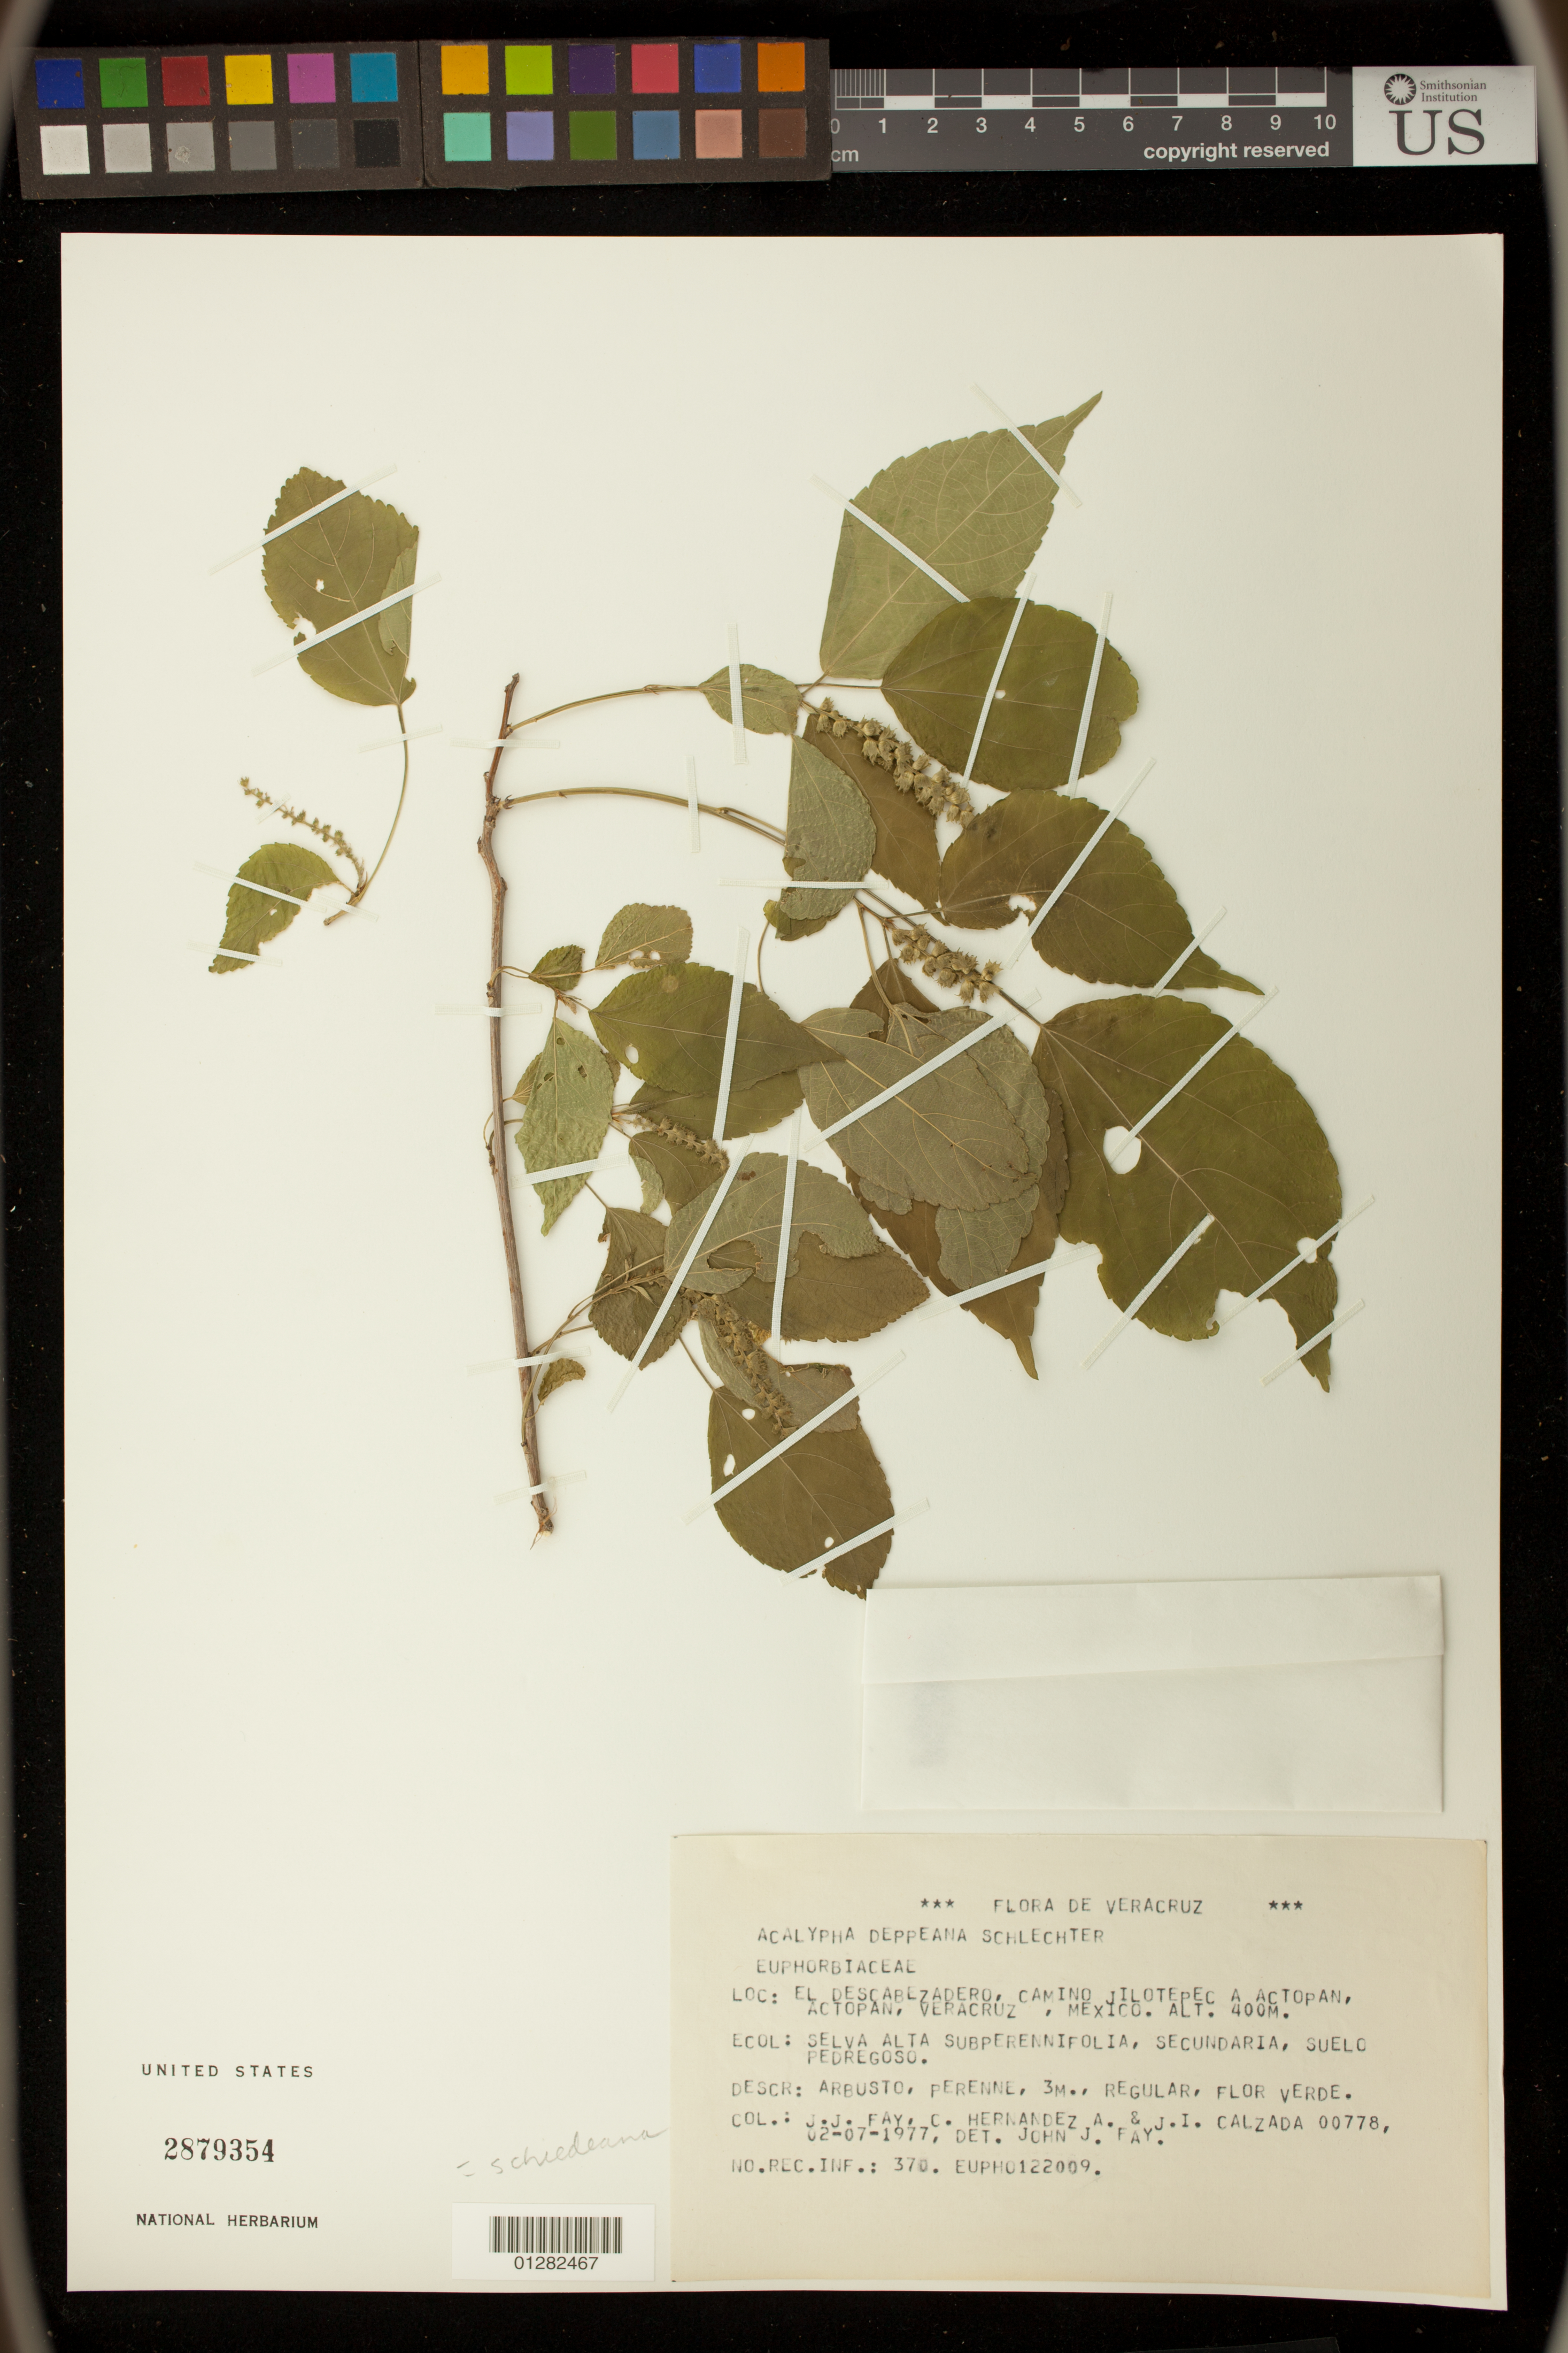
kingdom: Plantae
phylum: Tracheophyta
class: Magnoliopsida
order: Malpighiales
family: Euphorbiaceae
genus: Acalypha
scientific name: Acalypha schiedeana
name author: Schltdl.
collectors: E. Matuda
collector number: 00778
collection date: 1977-02-07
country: Mexico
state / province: Veracruz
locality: El Descabezadero, Camino Jilotepec a Actopan, Actopan.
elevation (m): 400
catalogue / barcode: US 2879354